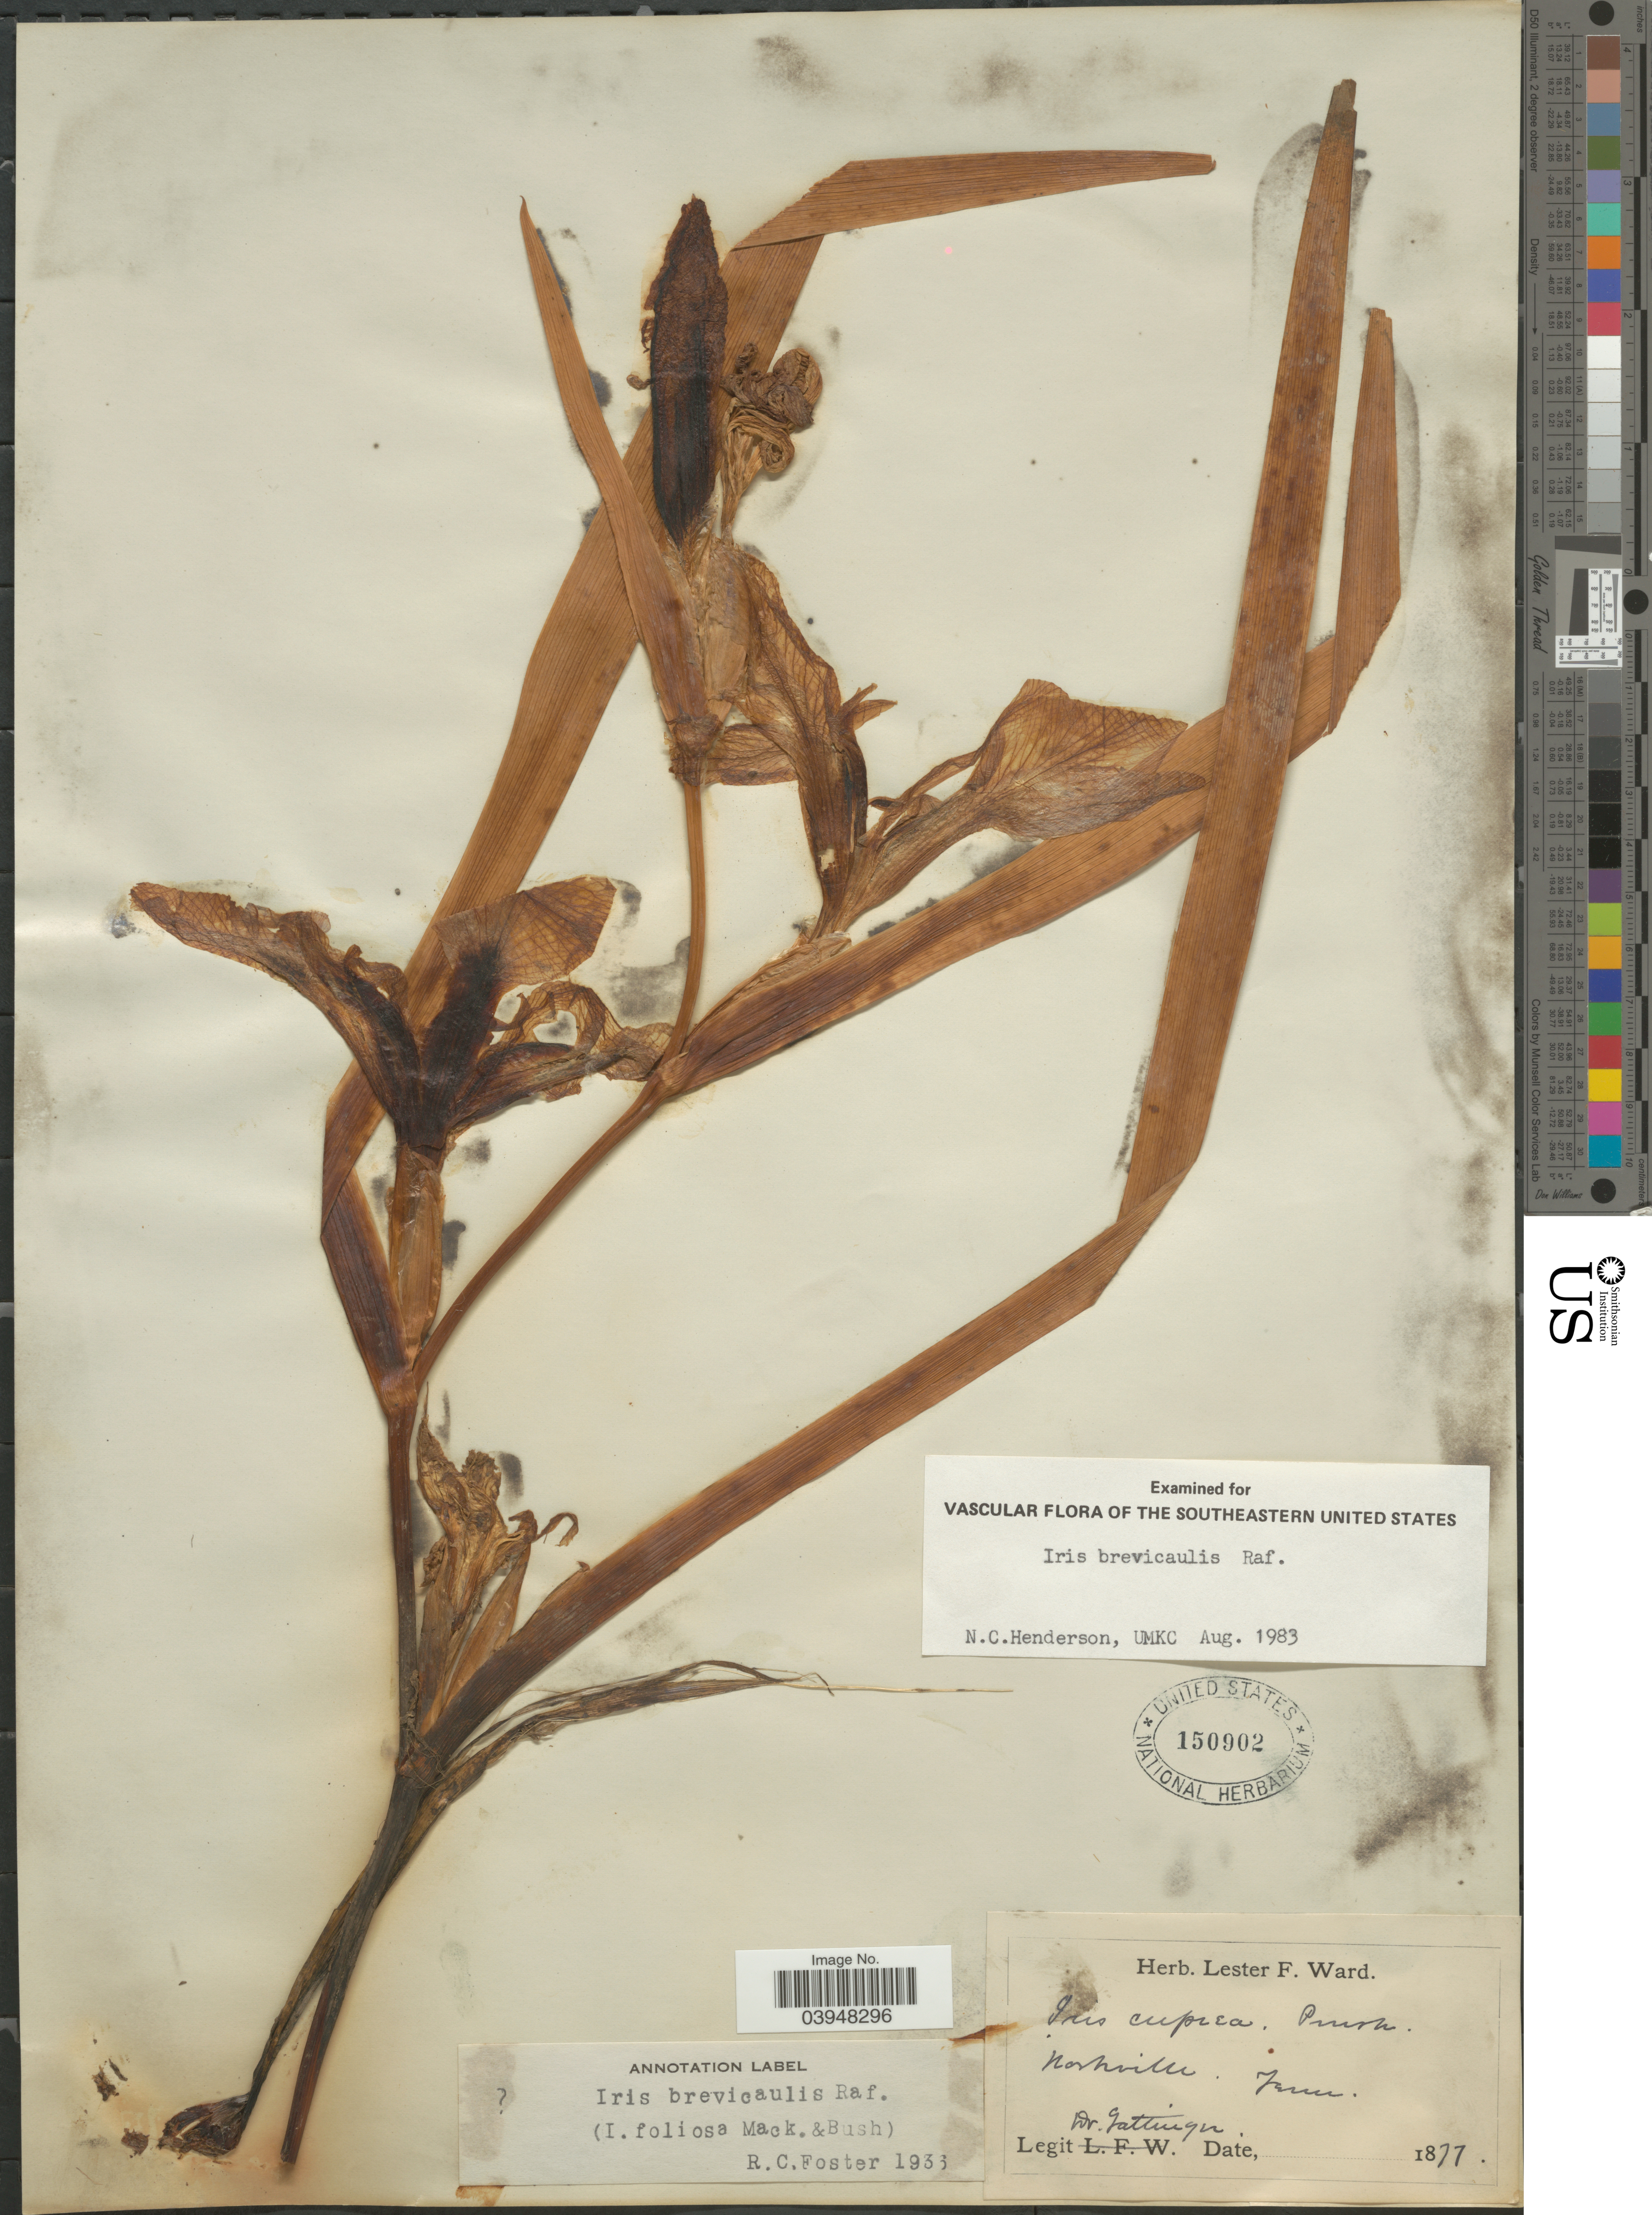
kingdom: Plantae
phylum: Tracheophyta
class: Liliopsida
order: Asparagales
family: Iridaceae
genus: Iris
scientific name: Iris brevicaulis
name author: Raf.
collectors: Gattinger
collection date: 1877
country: United States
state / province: Tennessee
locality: Nashville.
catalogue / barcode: US 150902